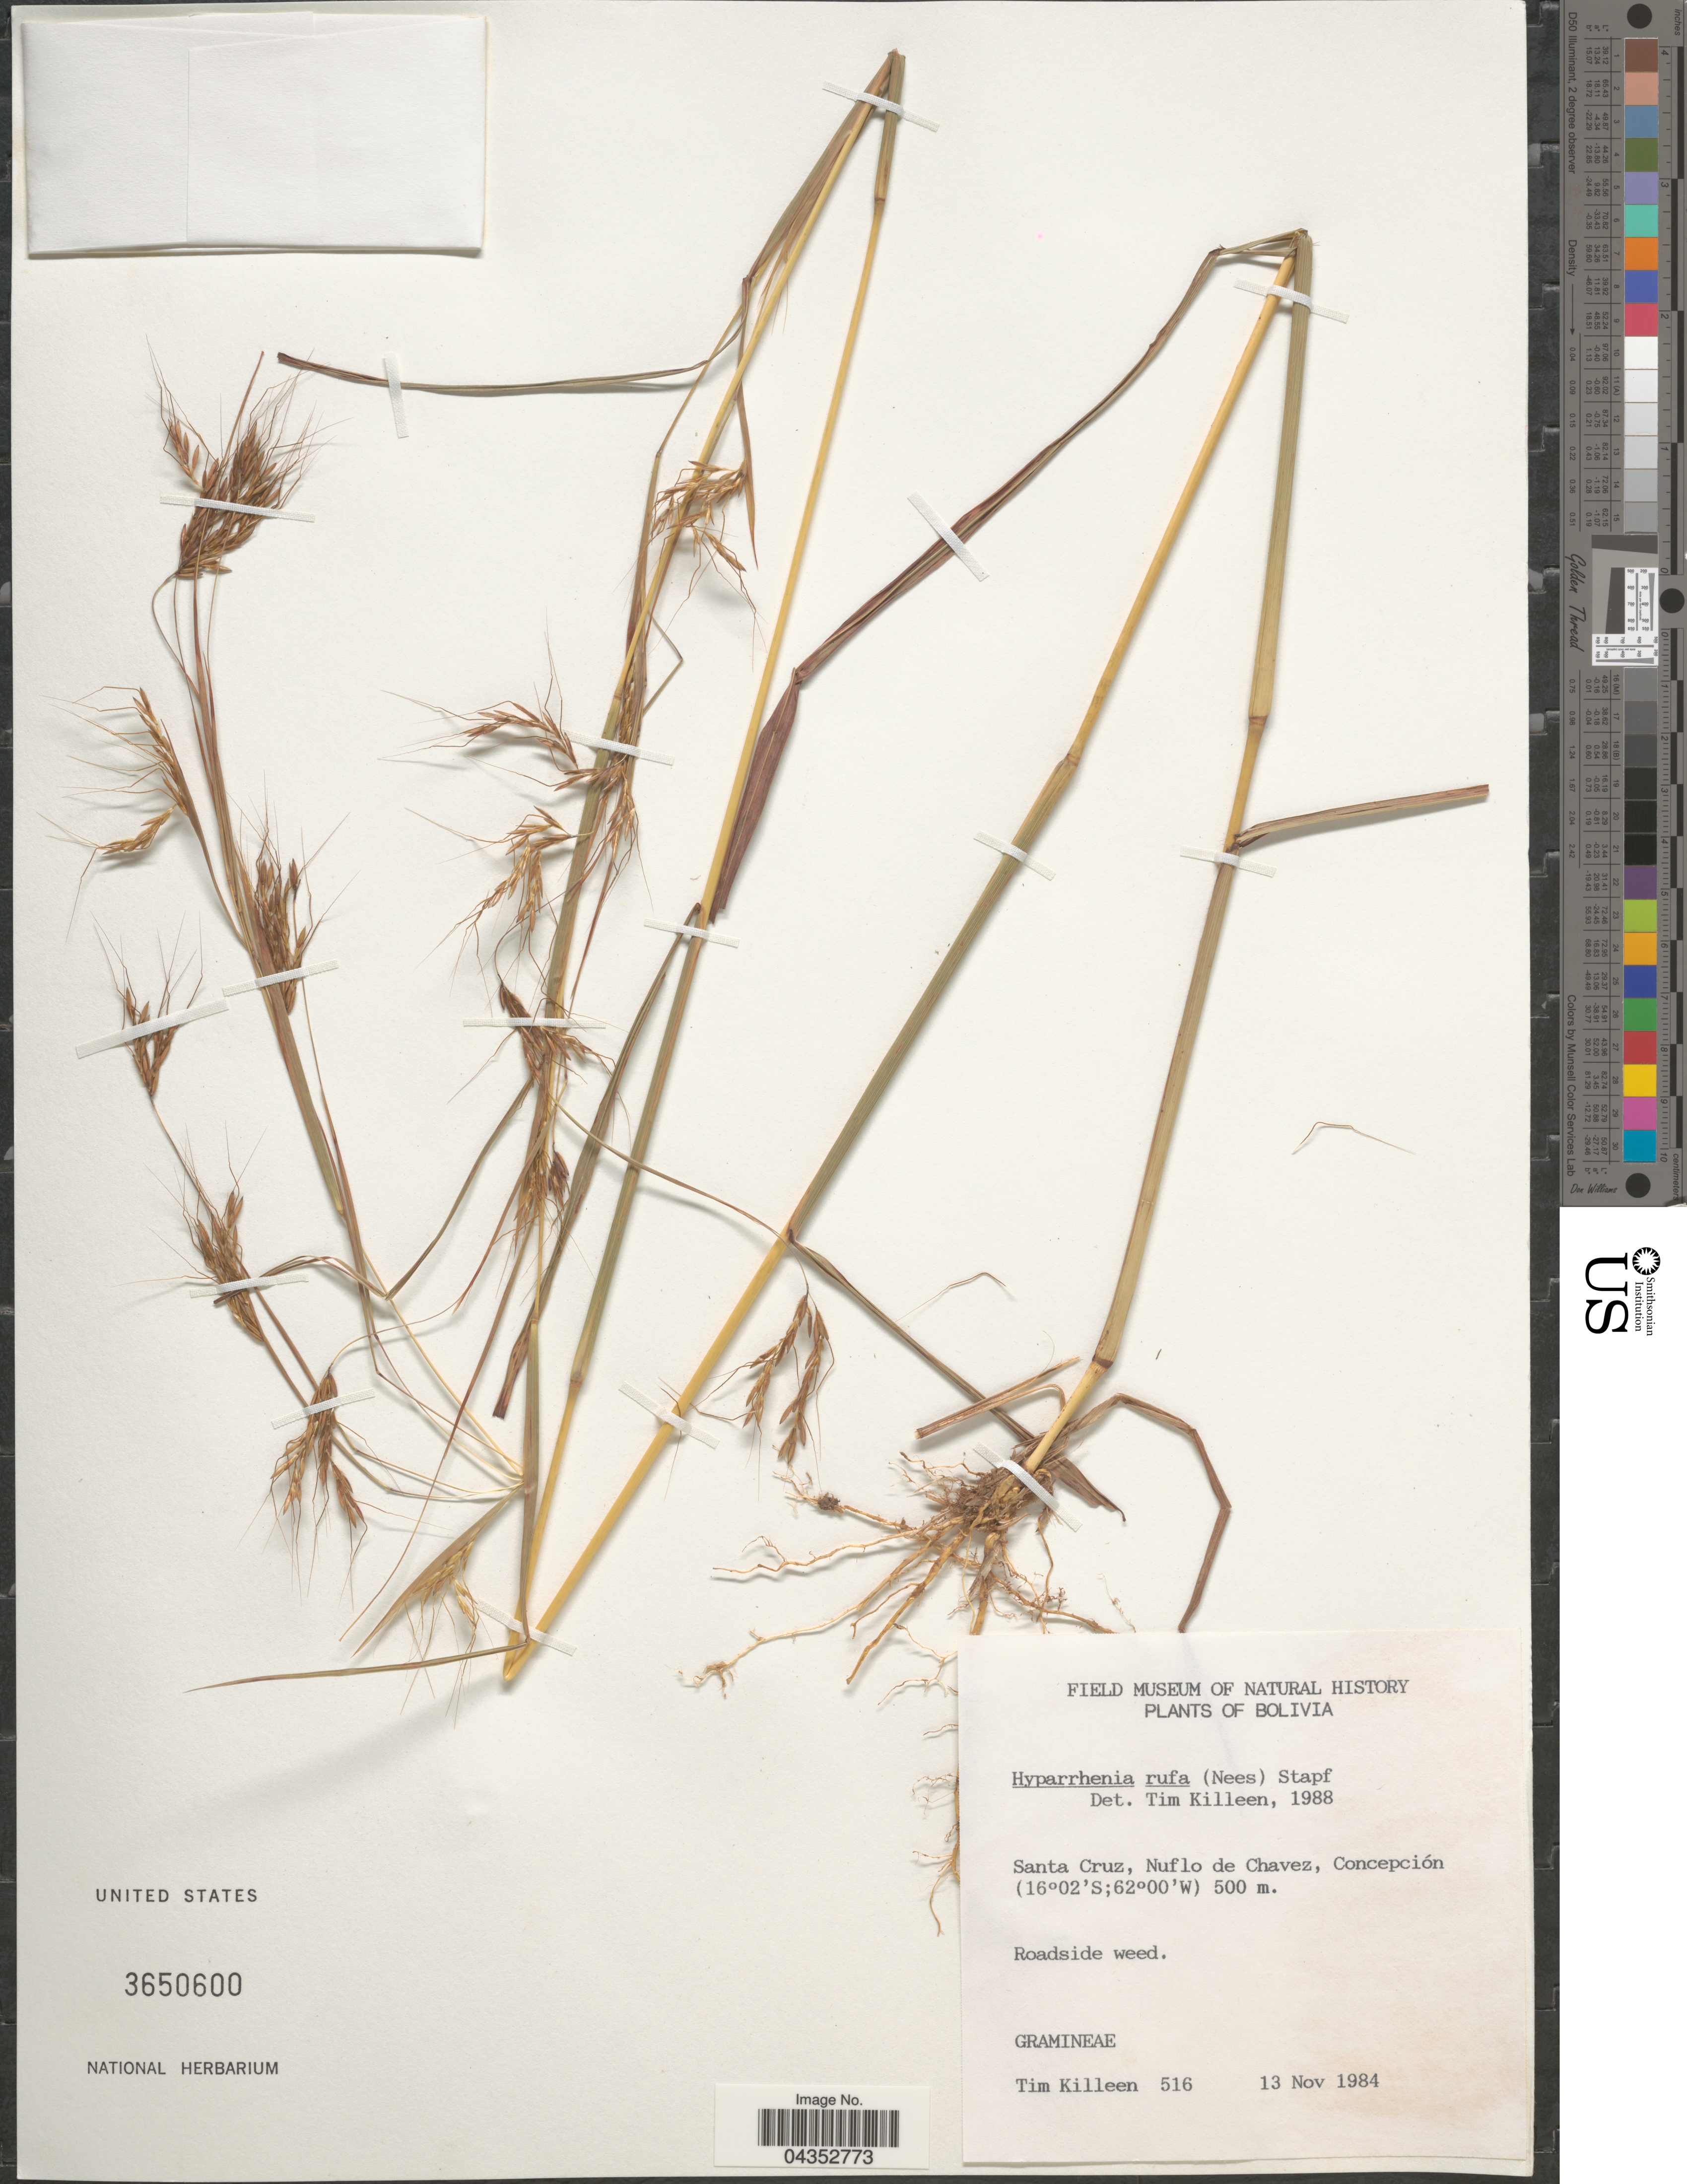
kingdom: Plantae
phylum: Tracheophyta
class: Liliopsida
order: Poales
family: Poaceae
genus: Hyparrhenia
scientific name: Hyparrhenia rufa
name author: (Nees) Stapf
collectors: T. J. Killeen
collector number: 516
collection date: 1984-11-13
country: Bolivia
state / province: Santa Cruz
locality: Santa Cruz, Nuflo de Chavez, Concepción.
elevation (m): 500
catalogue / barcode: US 3650600